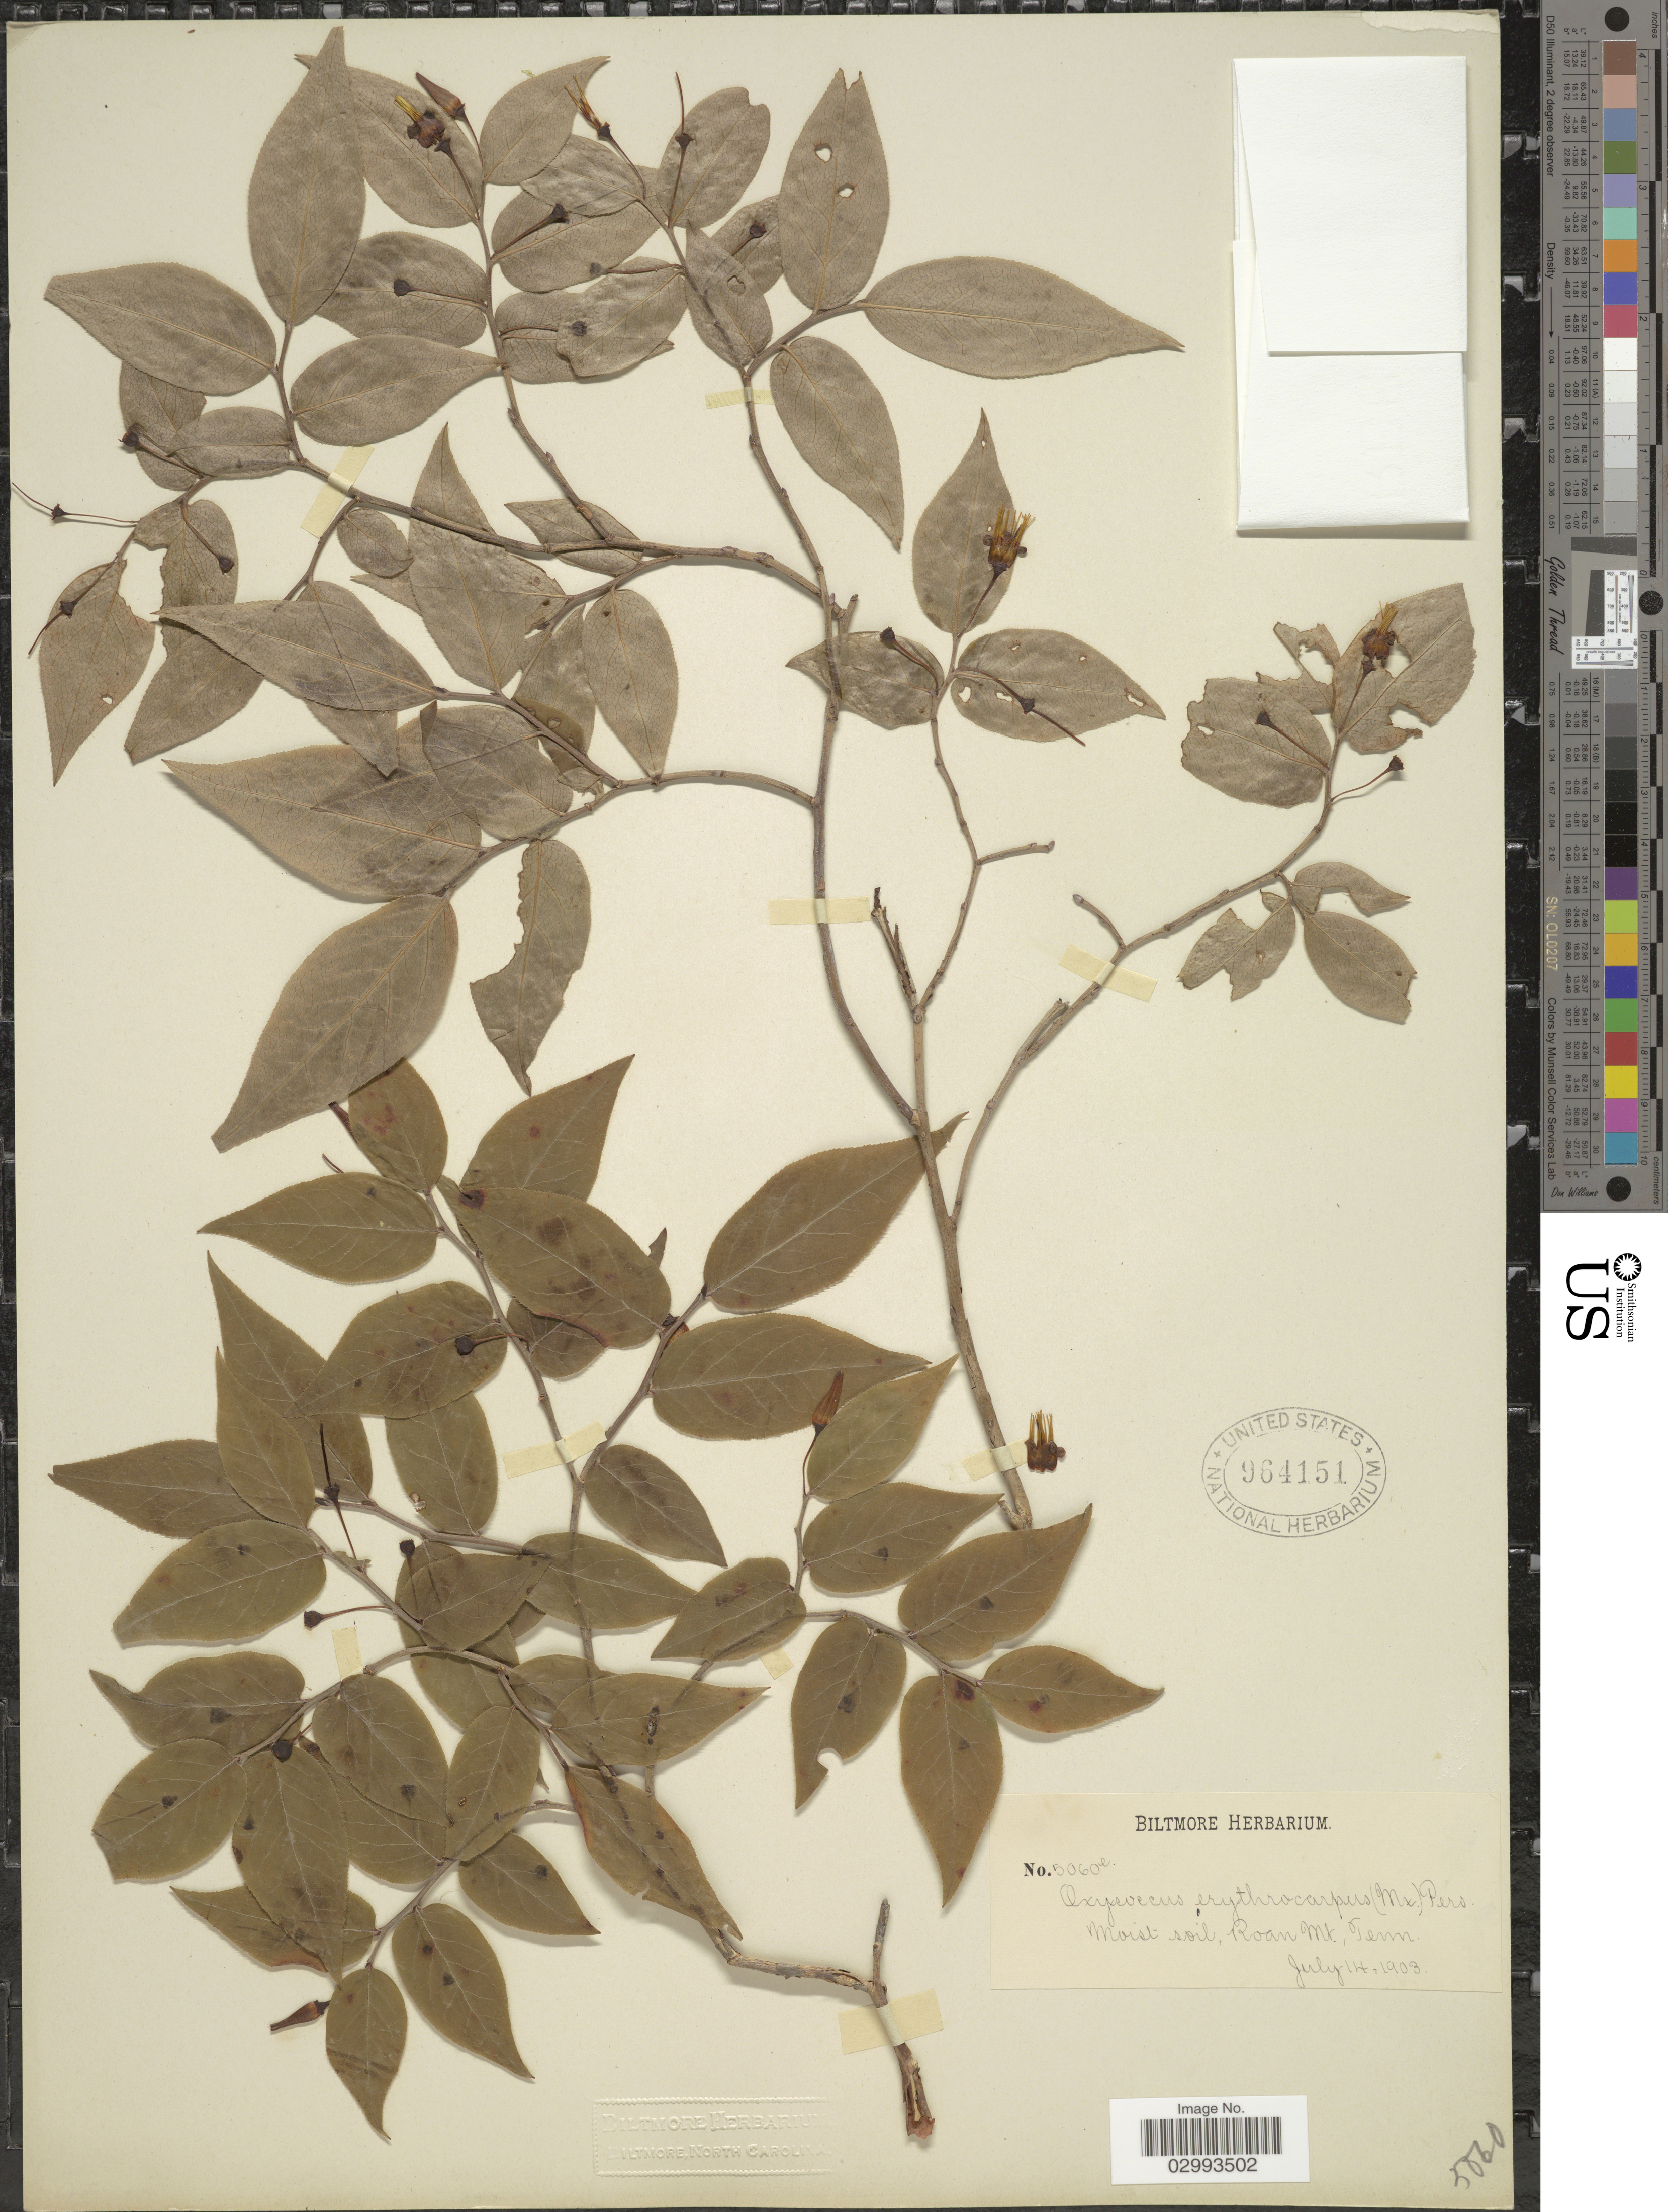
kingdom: Plantae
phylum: Tracheophyta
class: Magnoliopsida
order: Ericales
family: Ericaceae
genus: Hugeria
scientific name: Hugeria erythrocarpa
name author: (Michx.) Small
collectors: ex herb. Biltmore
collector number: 5060e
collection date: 1903-07-14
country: United States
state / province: Tennessee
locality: Roan Mt.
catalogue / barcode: US 964151